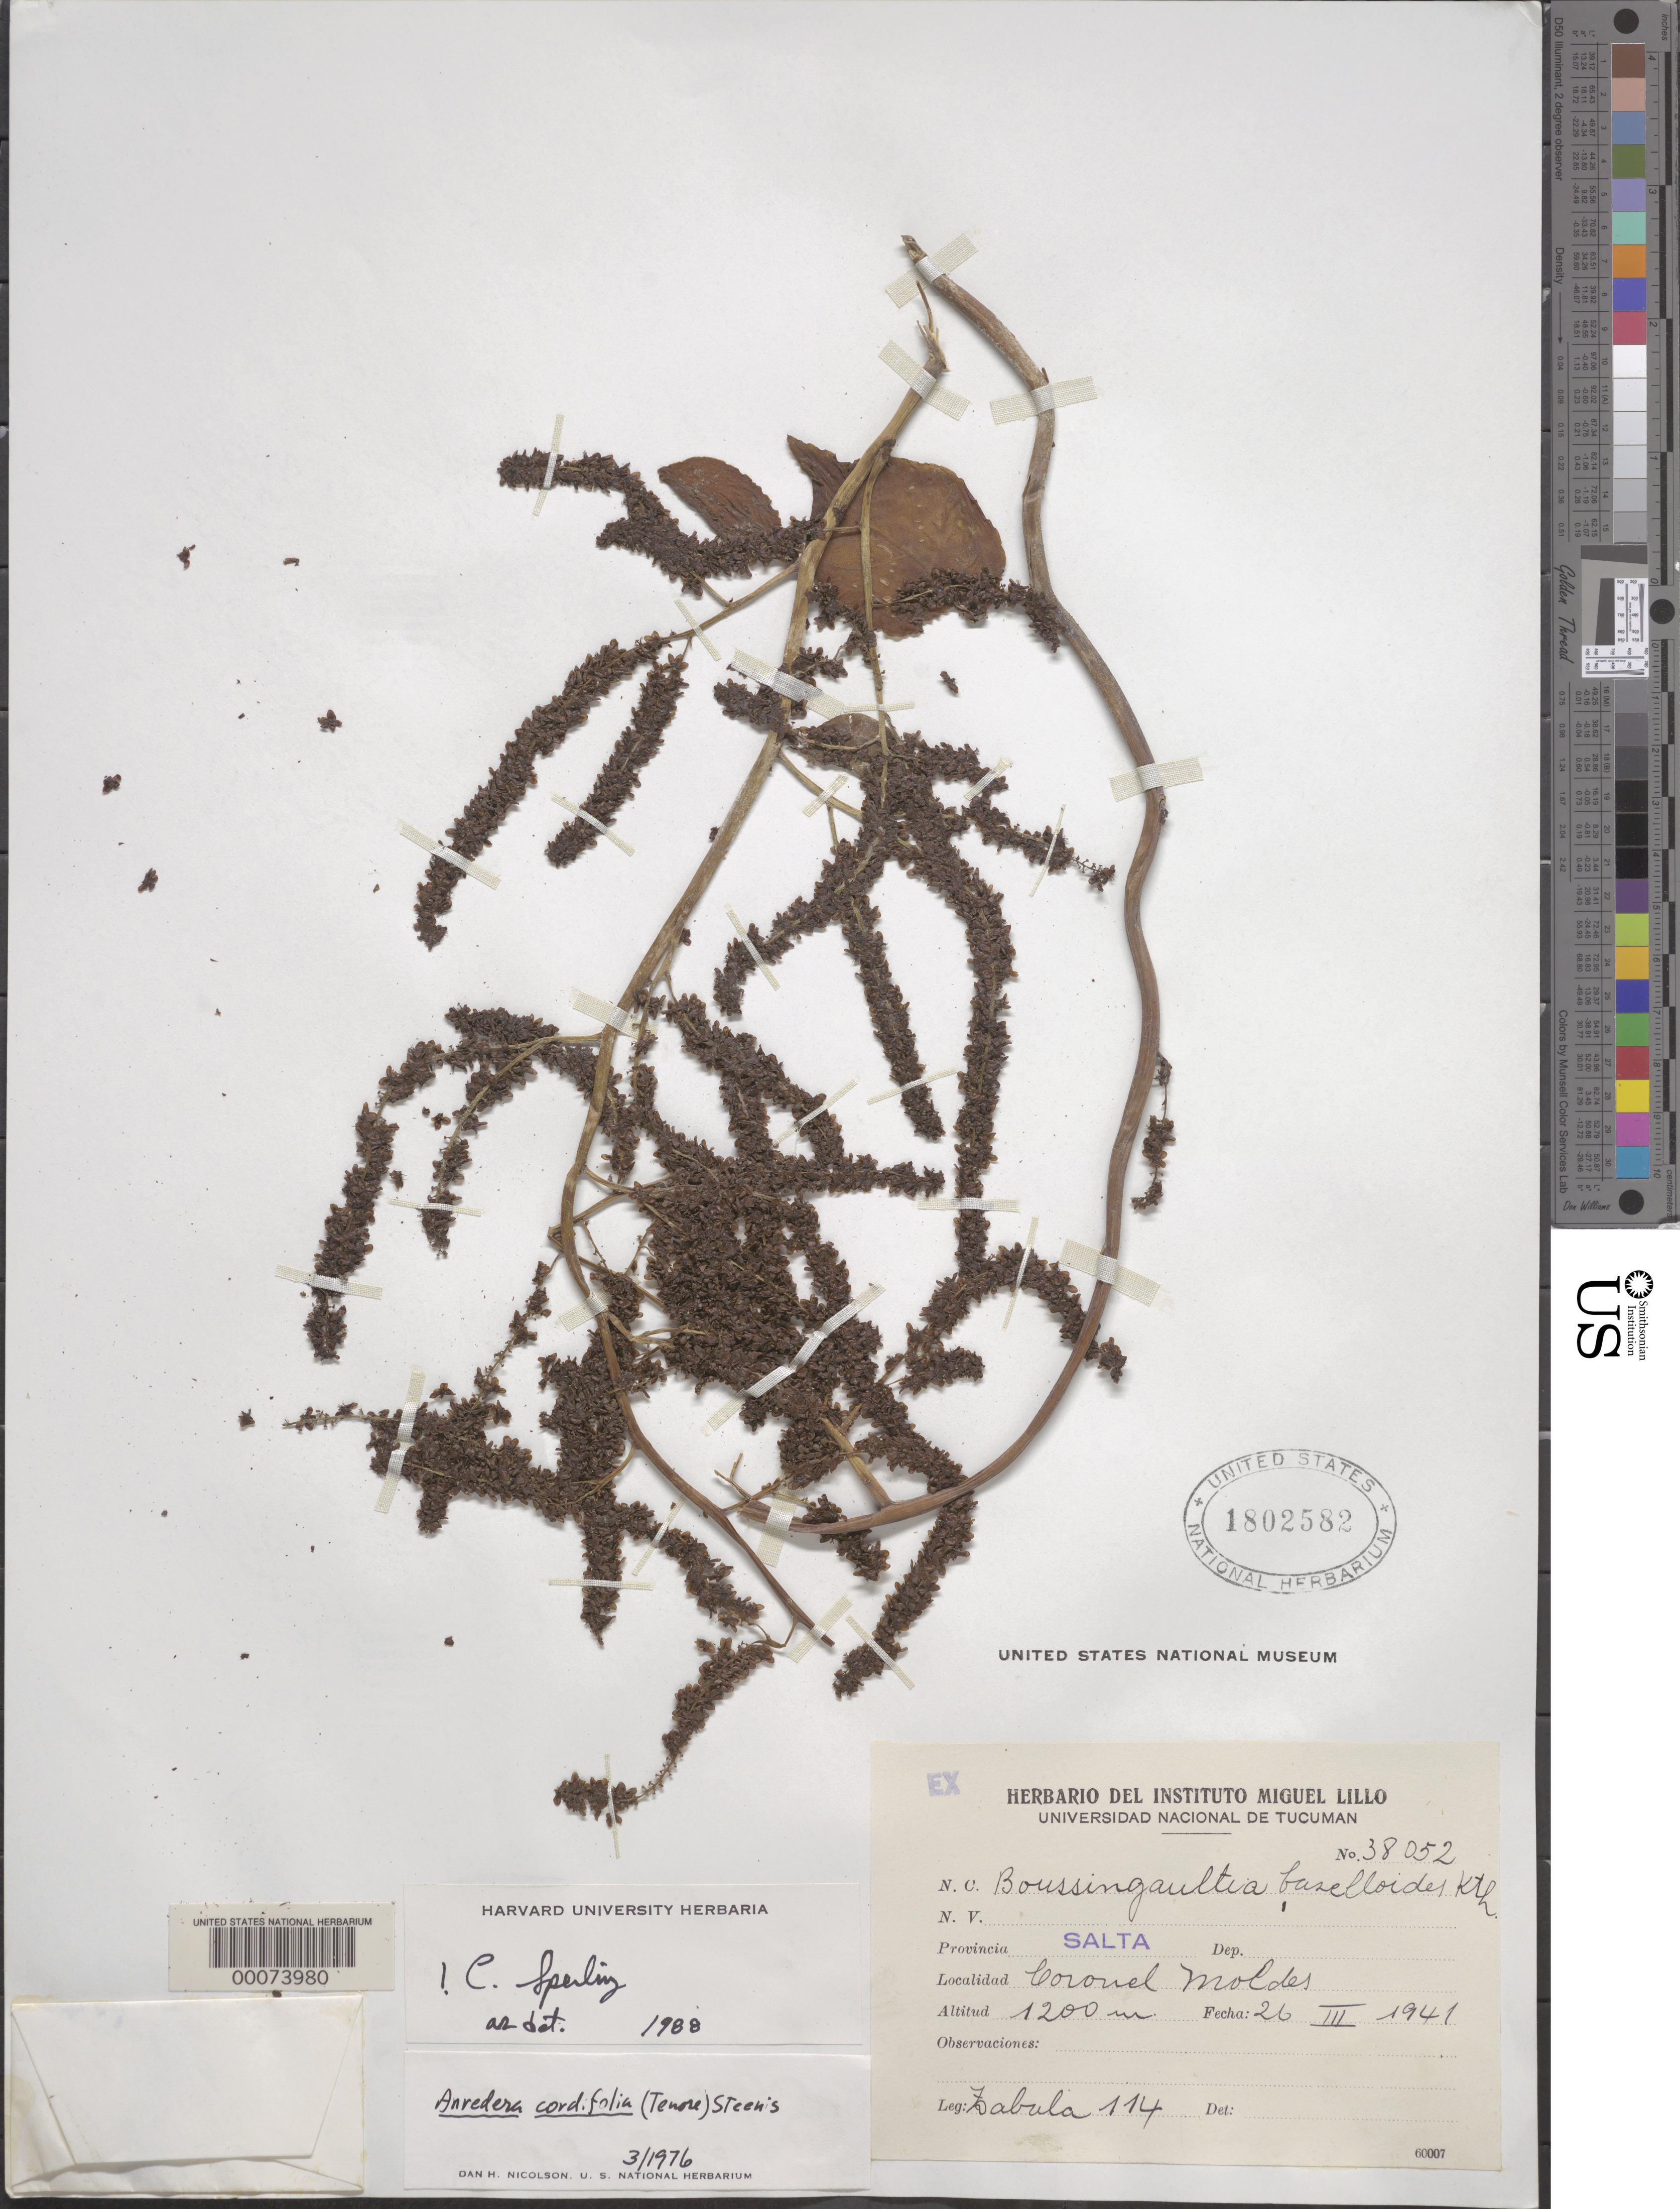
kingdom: Plantae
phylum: Tracheophyta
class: Magnoliopsida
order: Caryophyllales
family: Basellaceae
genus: Anredera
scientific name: Anredera cordifolia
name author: (Ten.) Steenis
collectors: Zabala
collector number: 114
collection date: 1941-03-26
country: Argentina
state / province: Salta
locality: Coronel Moldes.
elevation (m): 1200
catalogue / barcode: US 1802582